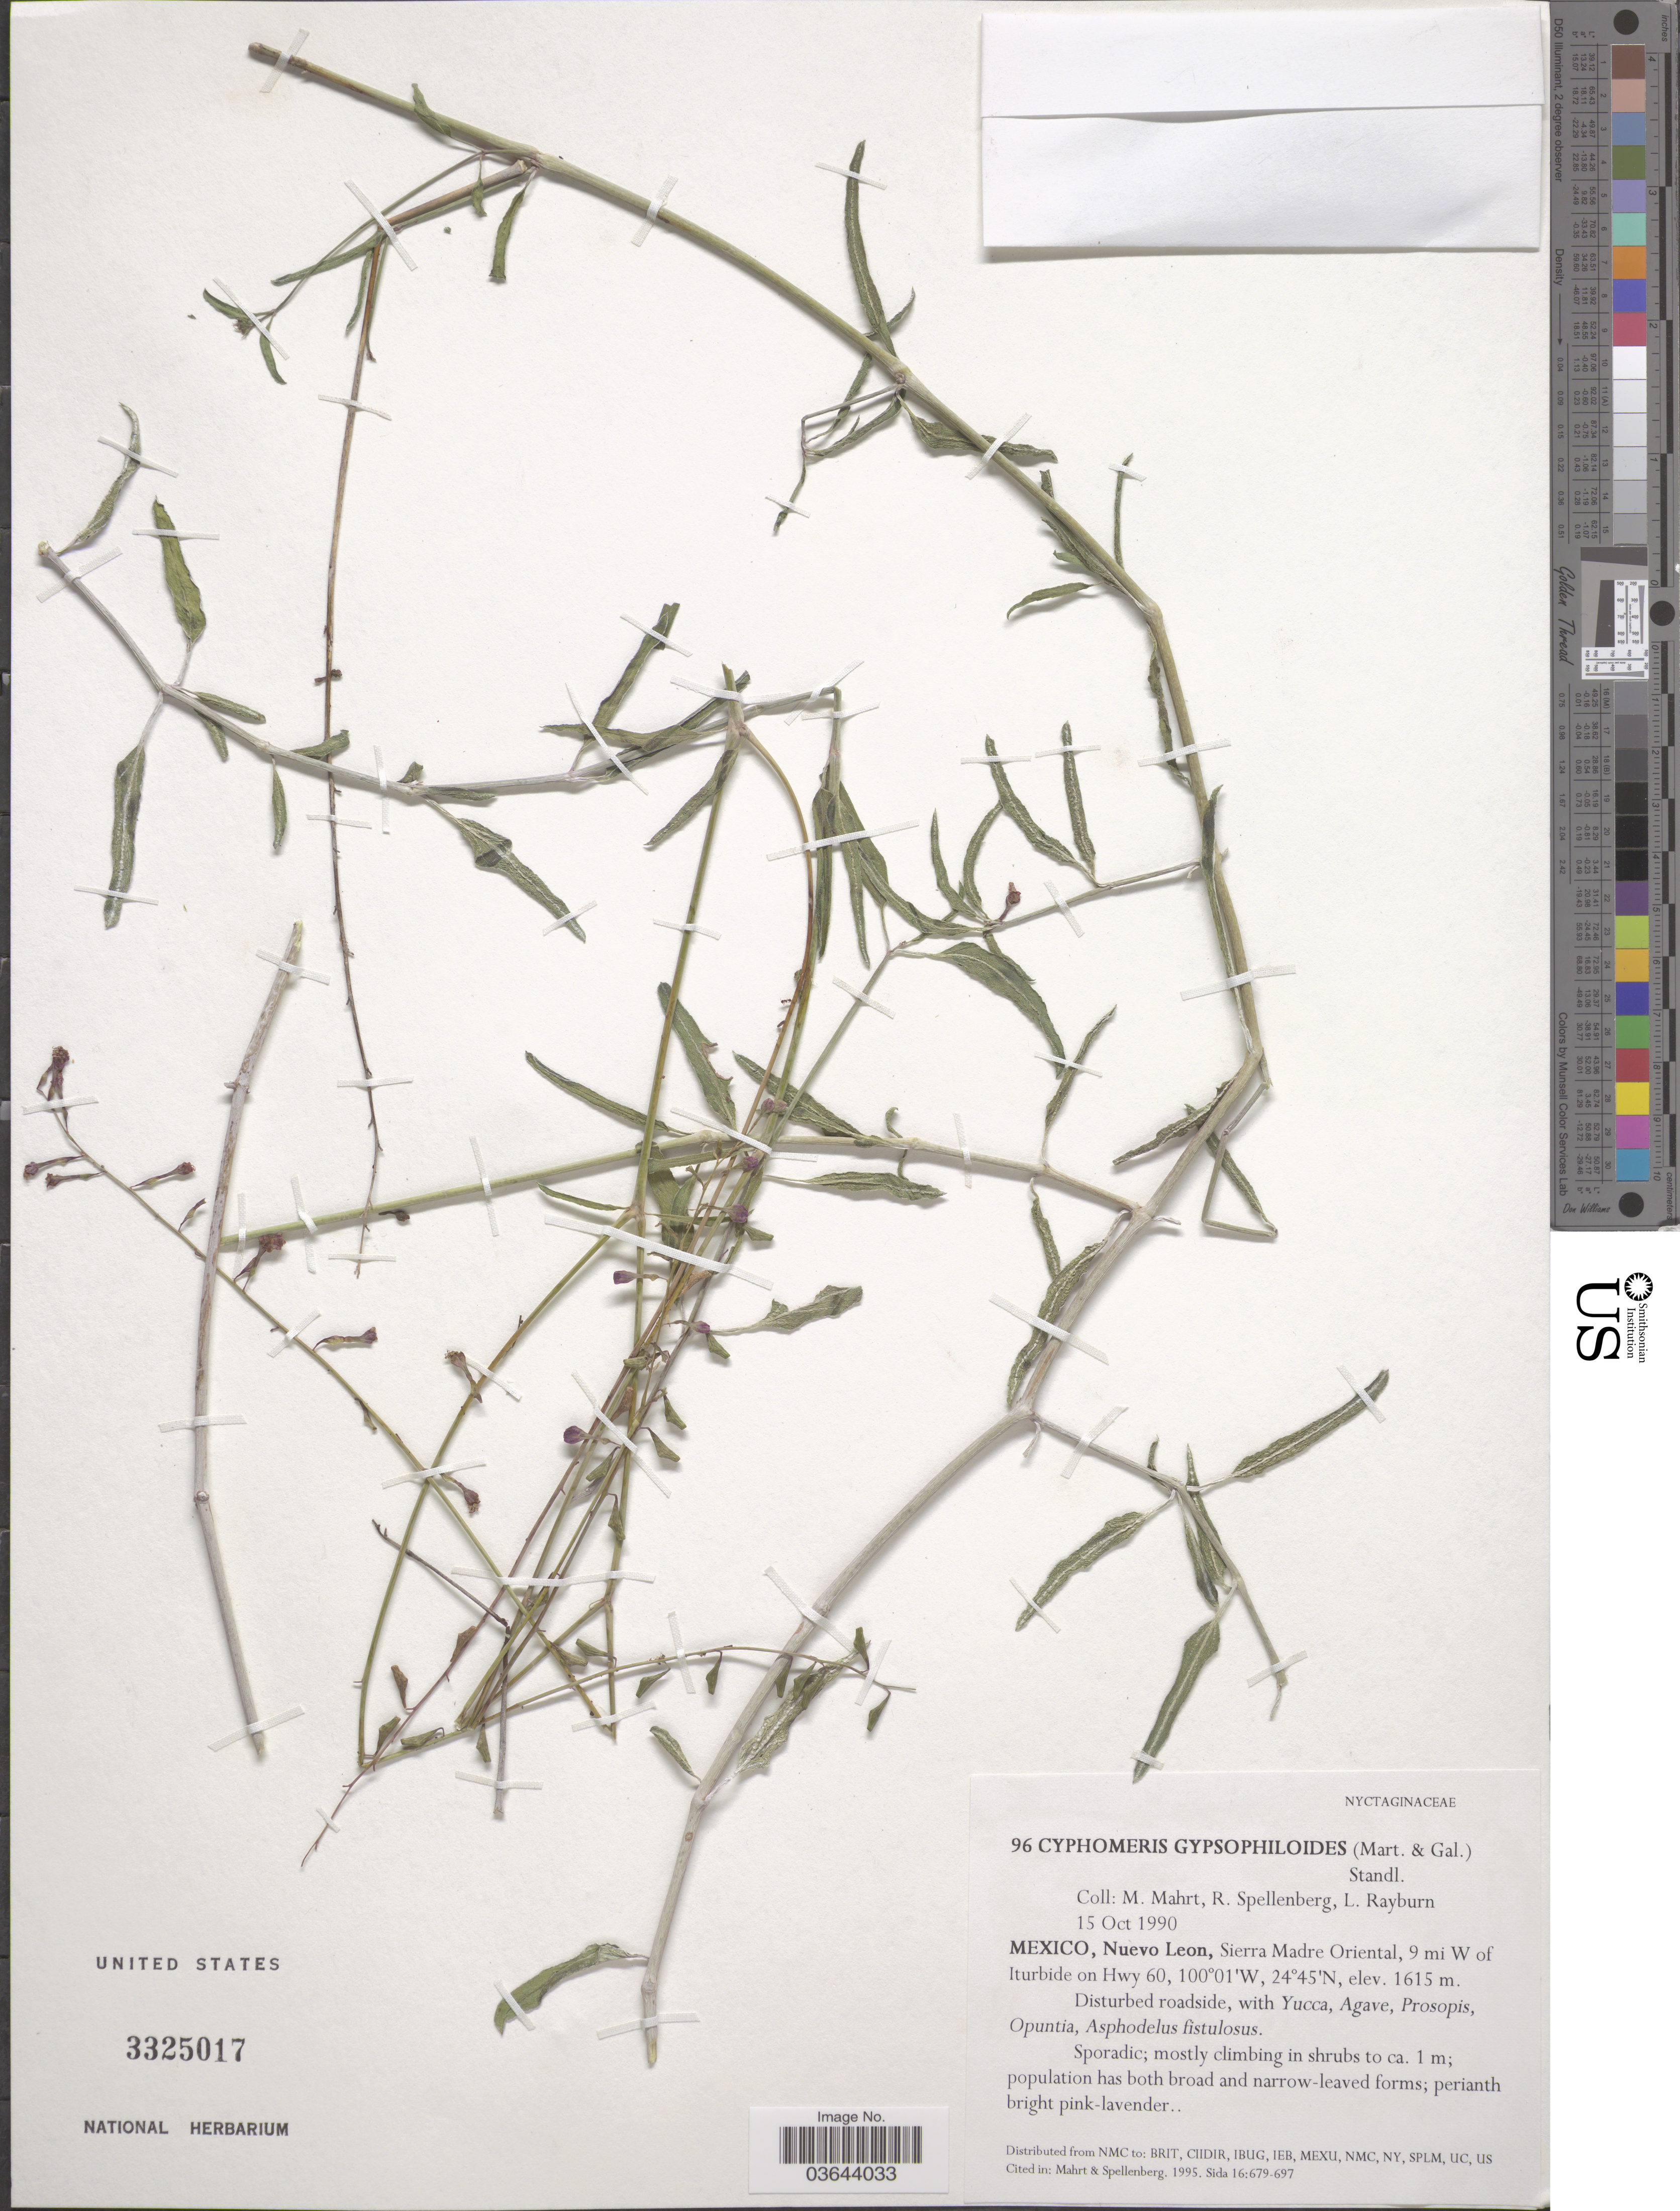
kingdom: Plantae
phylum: Tracheophyta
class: Magnoliopsida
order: Caryophyllales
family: Nyctaginaceae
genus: Cyphomeris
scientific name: Cyphomeris gypsophiloides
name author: (M. Martens & Galeotti) Standl.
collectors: M. Mahrt, R. Spellenberg & L. Rayburn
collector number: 96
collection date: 1990-10-15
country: Mexico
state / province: Nuevo León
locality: Sierra Madre Oriental, 9 mi W of Iturbide on Hwy 60.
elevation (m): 1615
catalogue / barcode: US 3325017